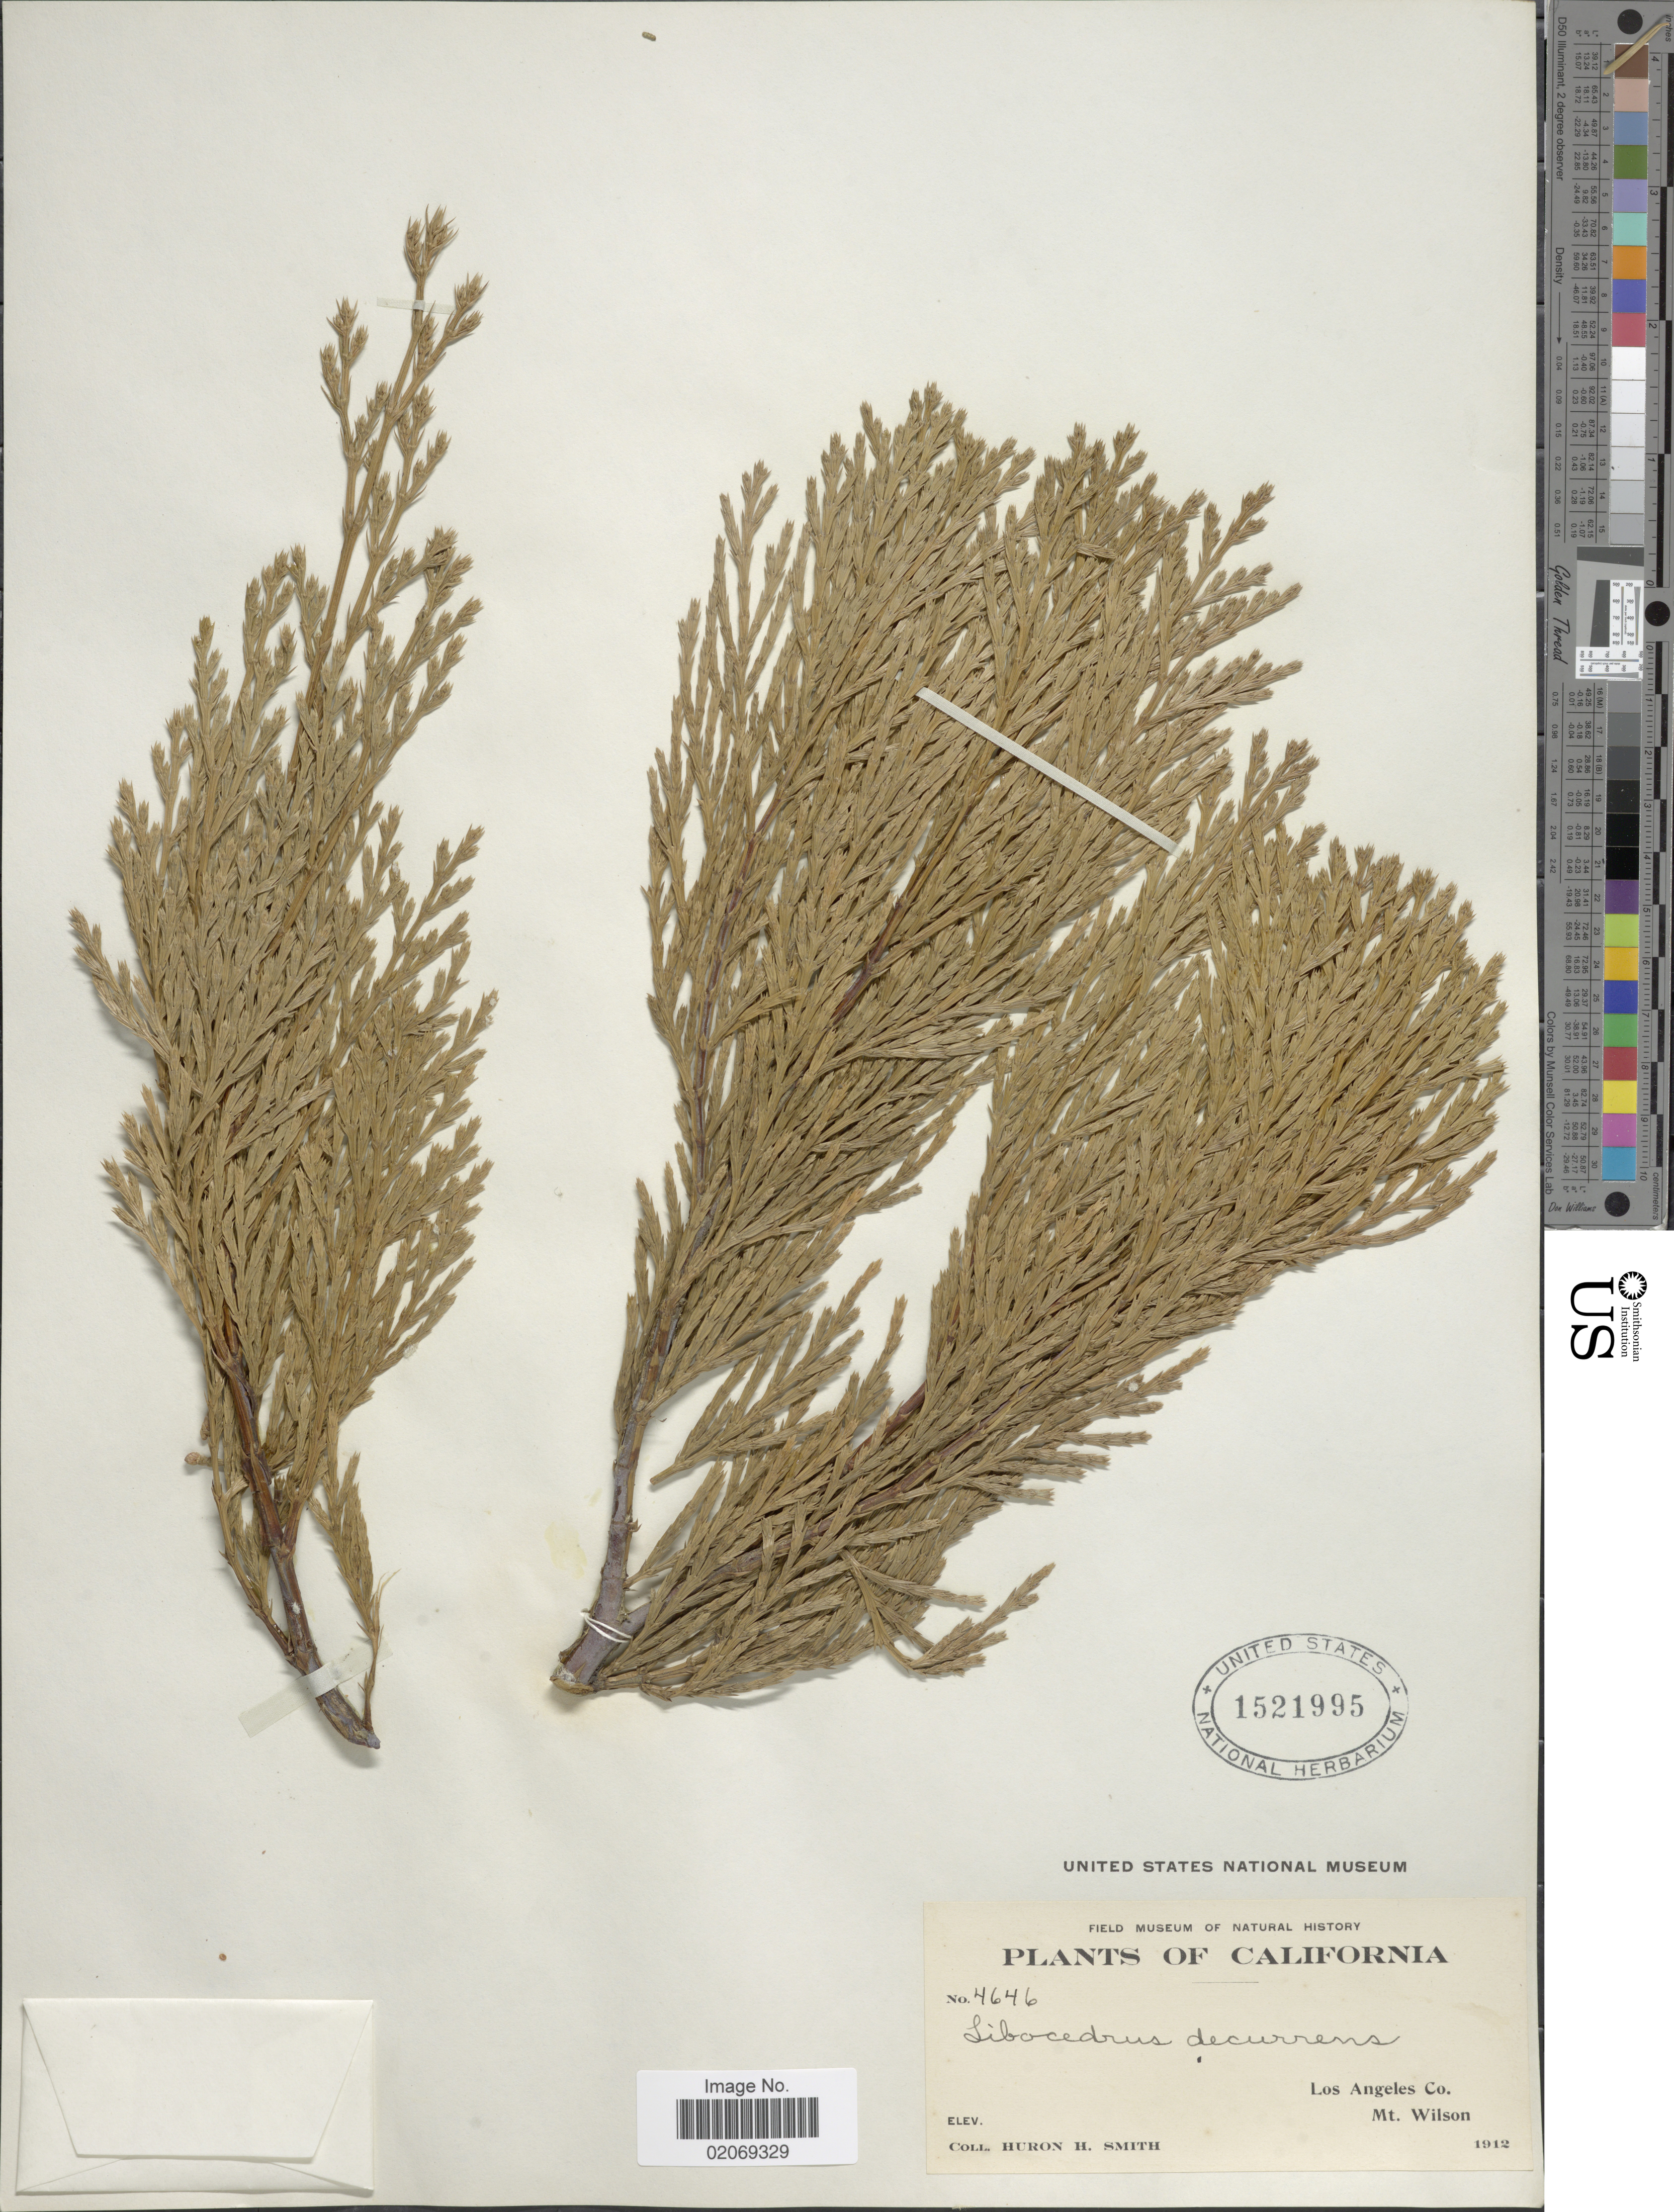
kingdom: Plantae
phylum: Tracheophyta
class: Pinopsida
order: Pinales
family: Cupressaceae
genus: Libocedrus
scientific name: Libocedrus decurrens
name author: Torr.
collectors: Huron H. Smith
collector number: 4646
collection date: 1912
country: United States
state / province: California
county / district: Los Angeles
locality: Los Angeles Co, Mt Wilson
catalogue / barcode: US 1521995